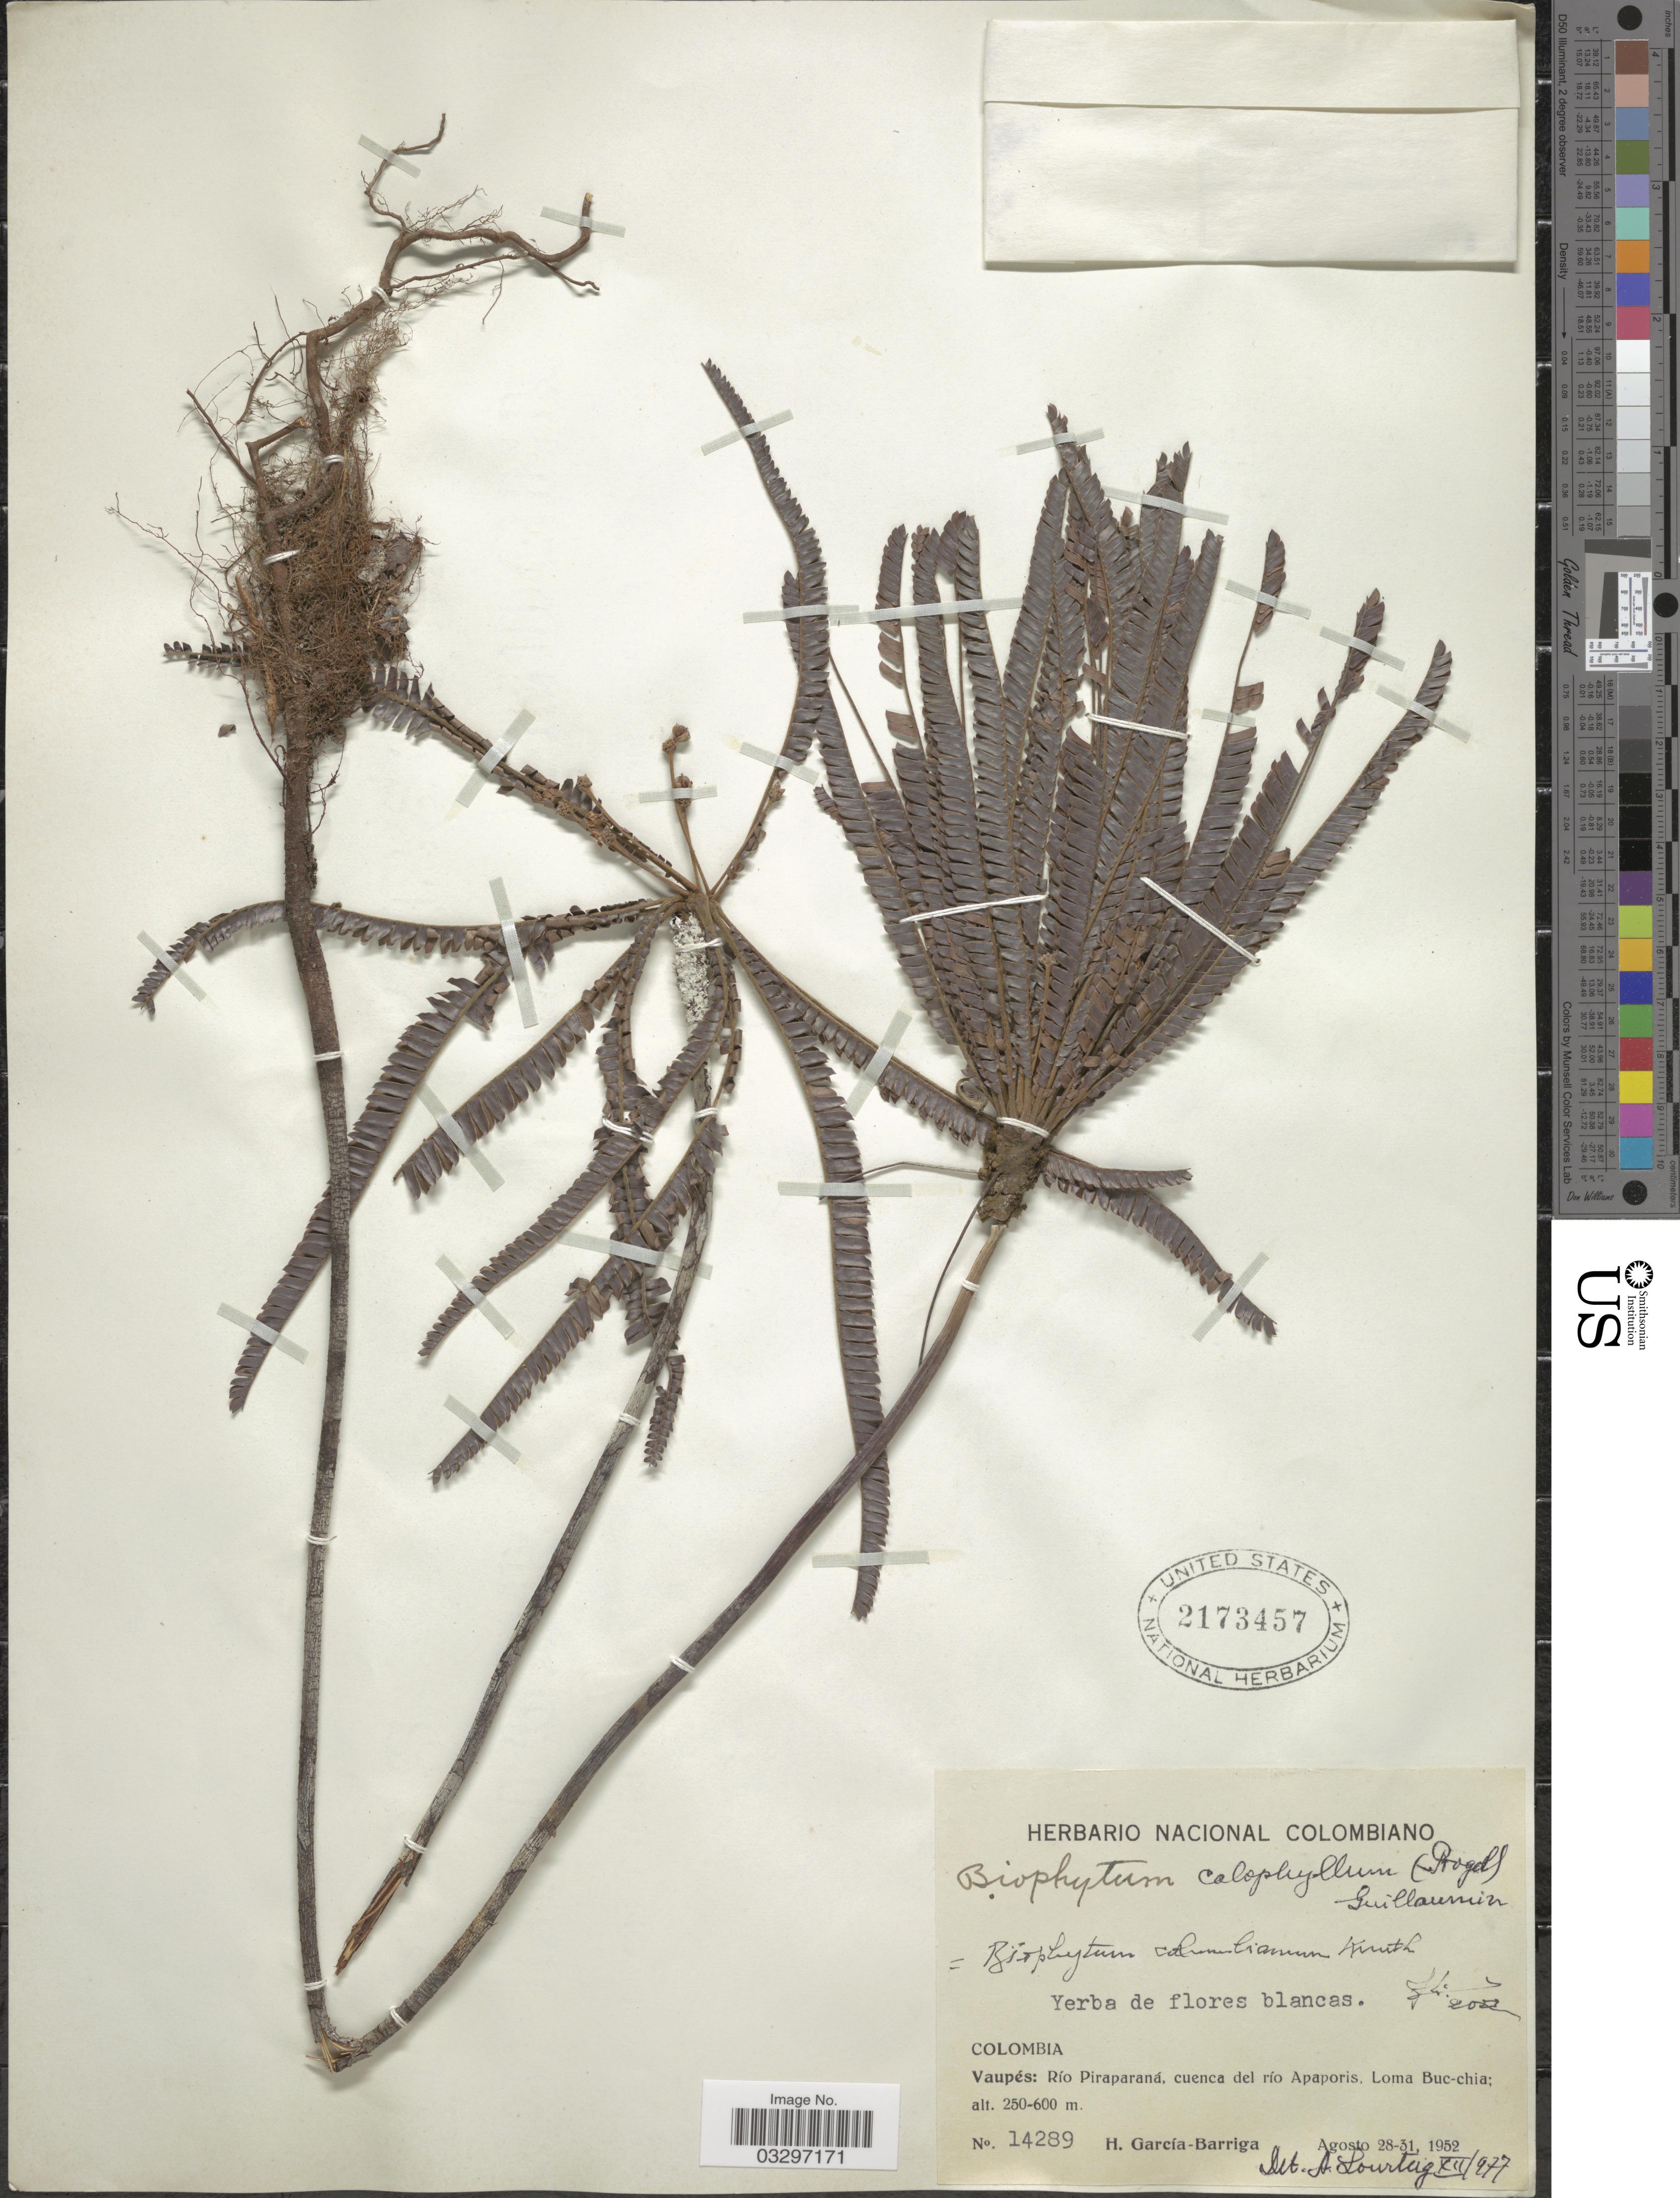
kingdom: Plantae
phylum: Tracheophyta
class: Magnoliopsida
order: Oxalidales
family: Oxalidaceae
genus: Biophytum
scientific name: Biophytum columbianum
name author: Knuth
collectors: H. García Barriga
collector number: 14289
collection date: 1952-08-28/1952-08-31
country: Colombia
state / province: Vaupés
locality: Río Piraparaná. cuenca del río Apaporis, Loma Buc-chia.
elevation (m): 250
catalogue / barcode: US 2173457